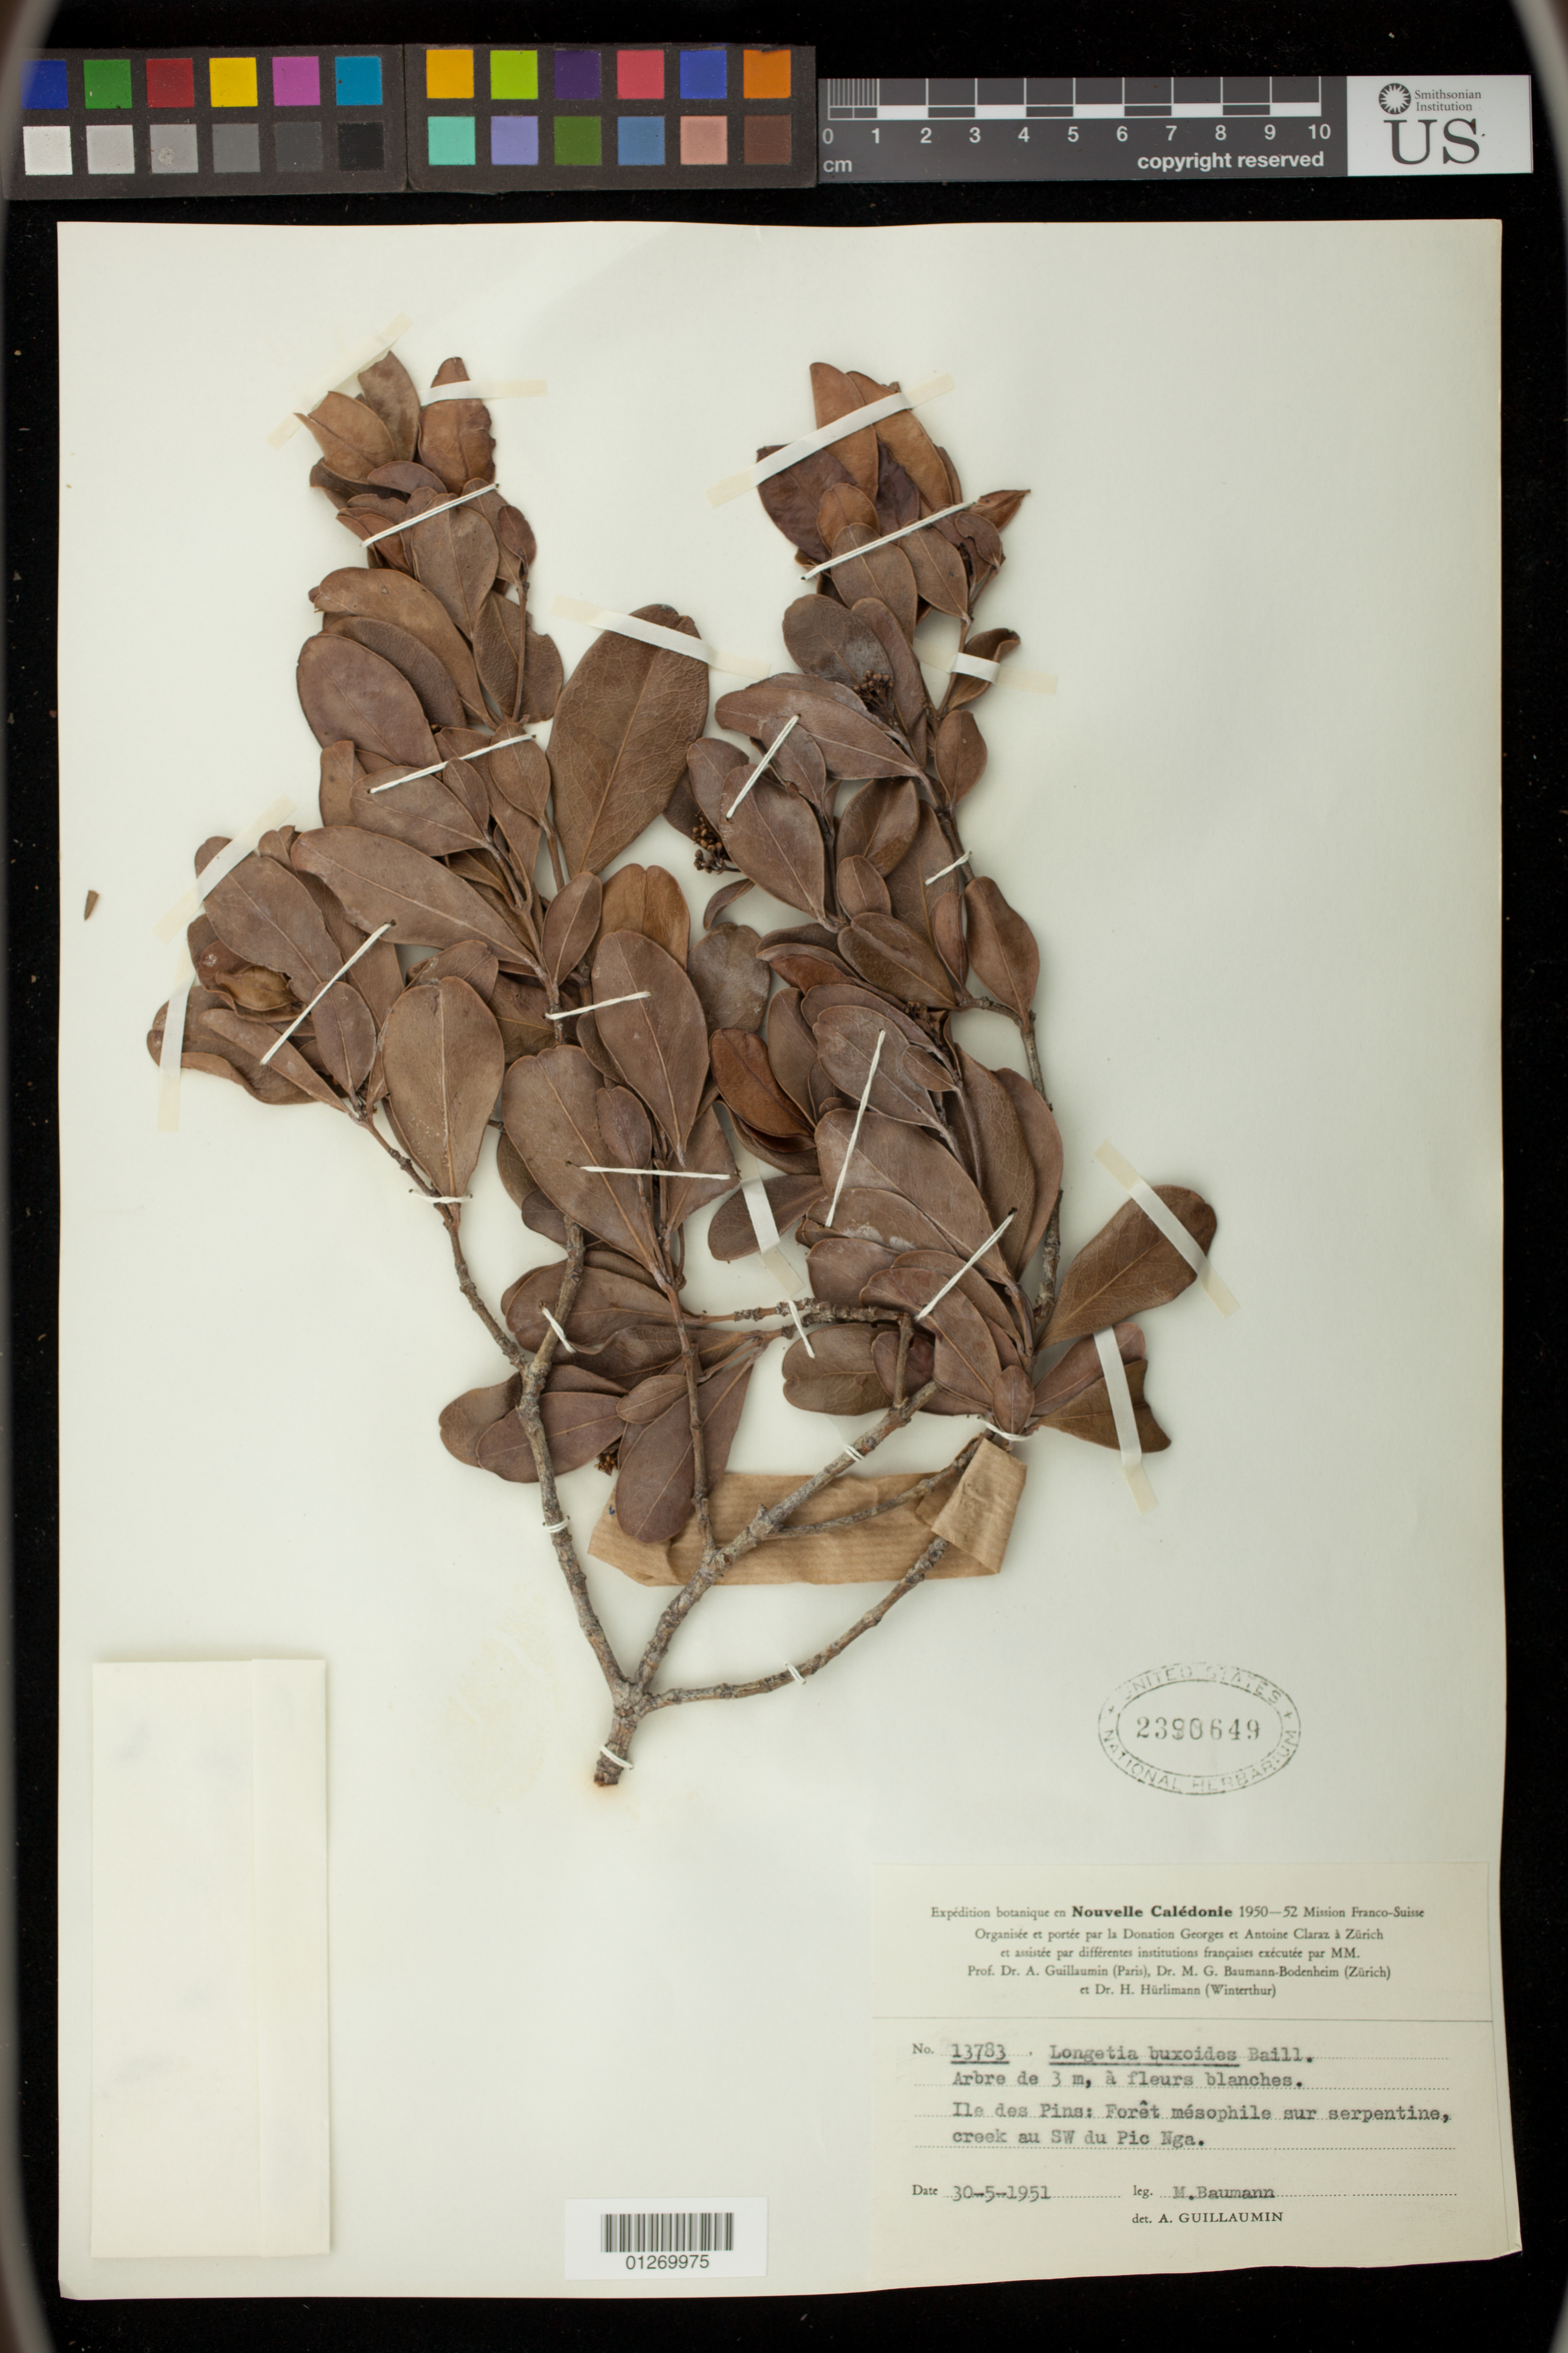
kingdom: Plantae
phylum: Tracheophyta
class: Magnoliopsida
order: Malpighiales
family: Picrodendraceae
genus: Longetia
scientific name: Longetia buxoides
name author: Baill.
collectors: M. Baumann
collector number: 13783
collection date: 1951-05-30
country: New Caledonia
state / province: South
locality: Ile des Pins: creek au SW du Pic Nga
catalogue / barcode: US 2390649